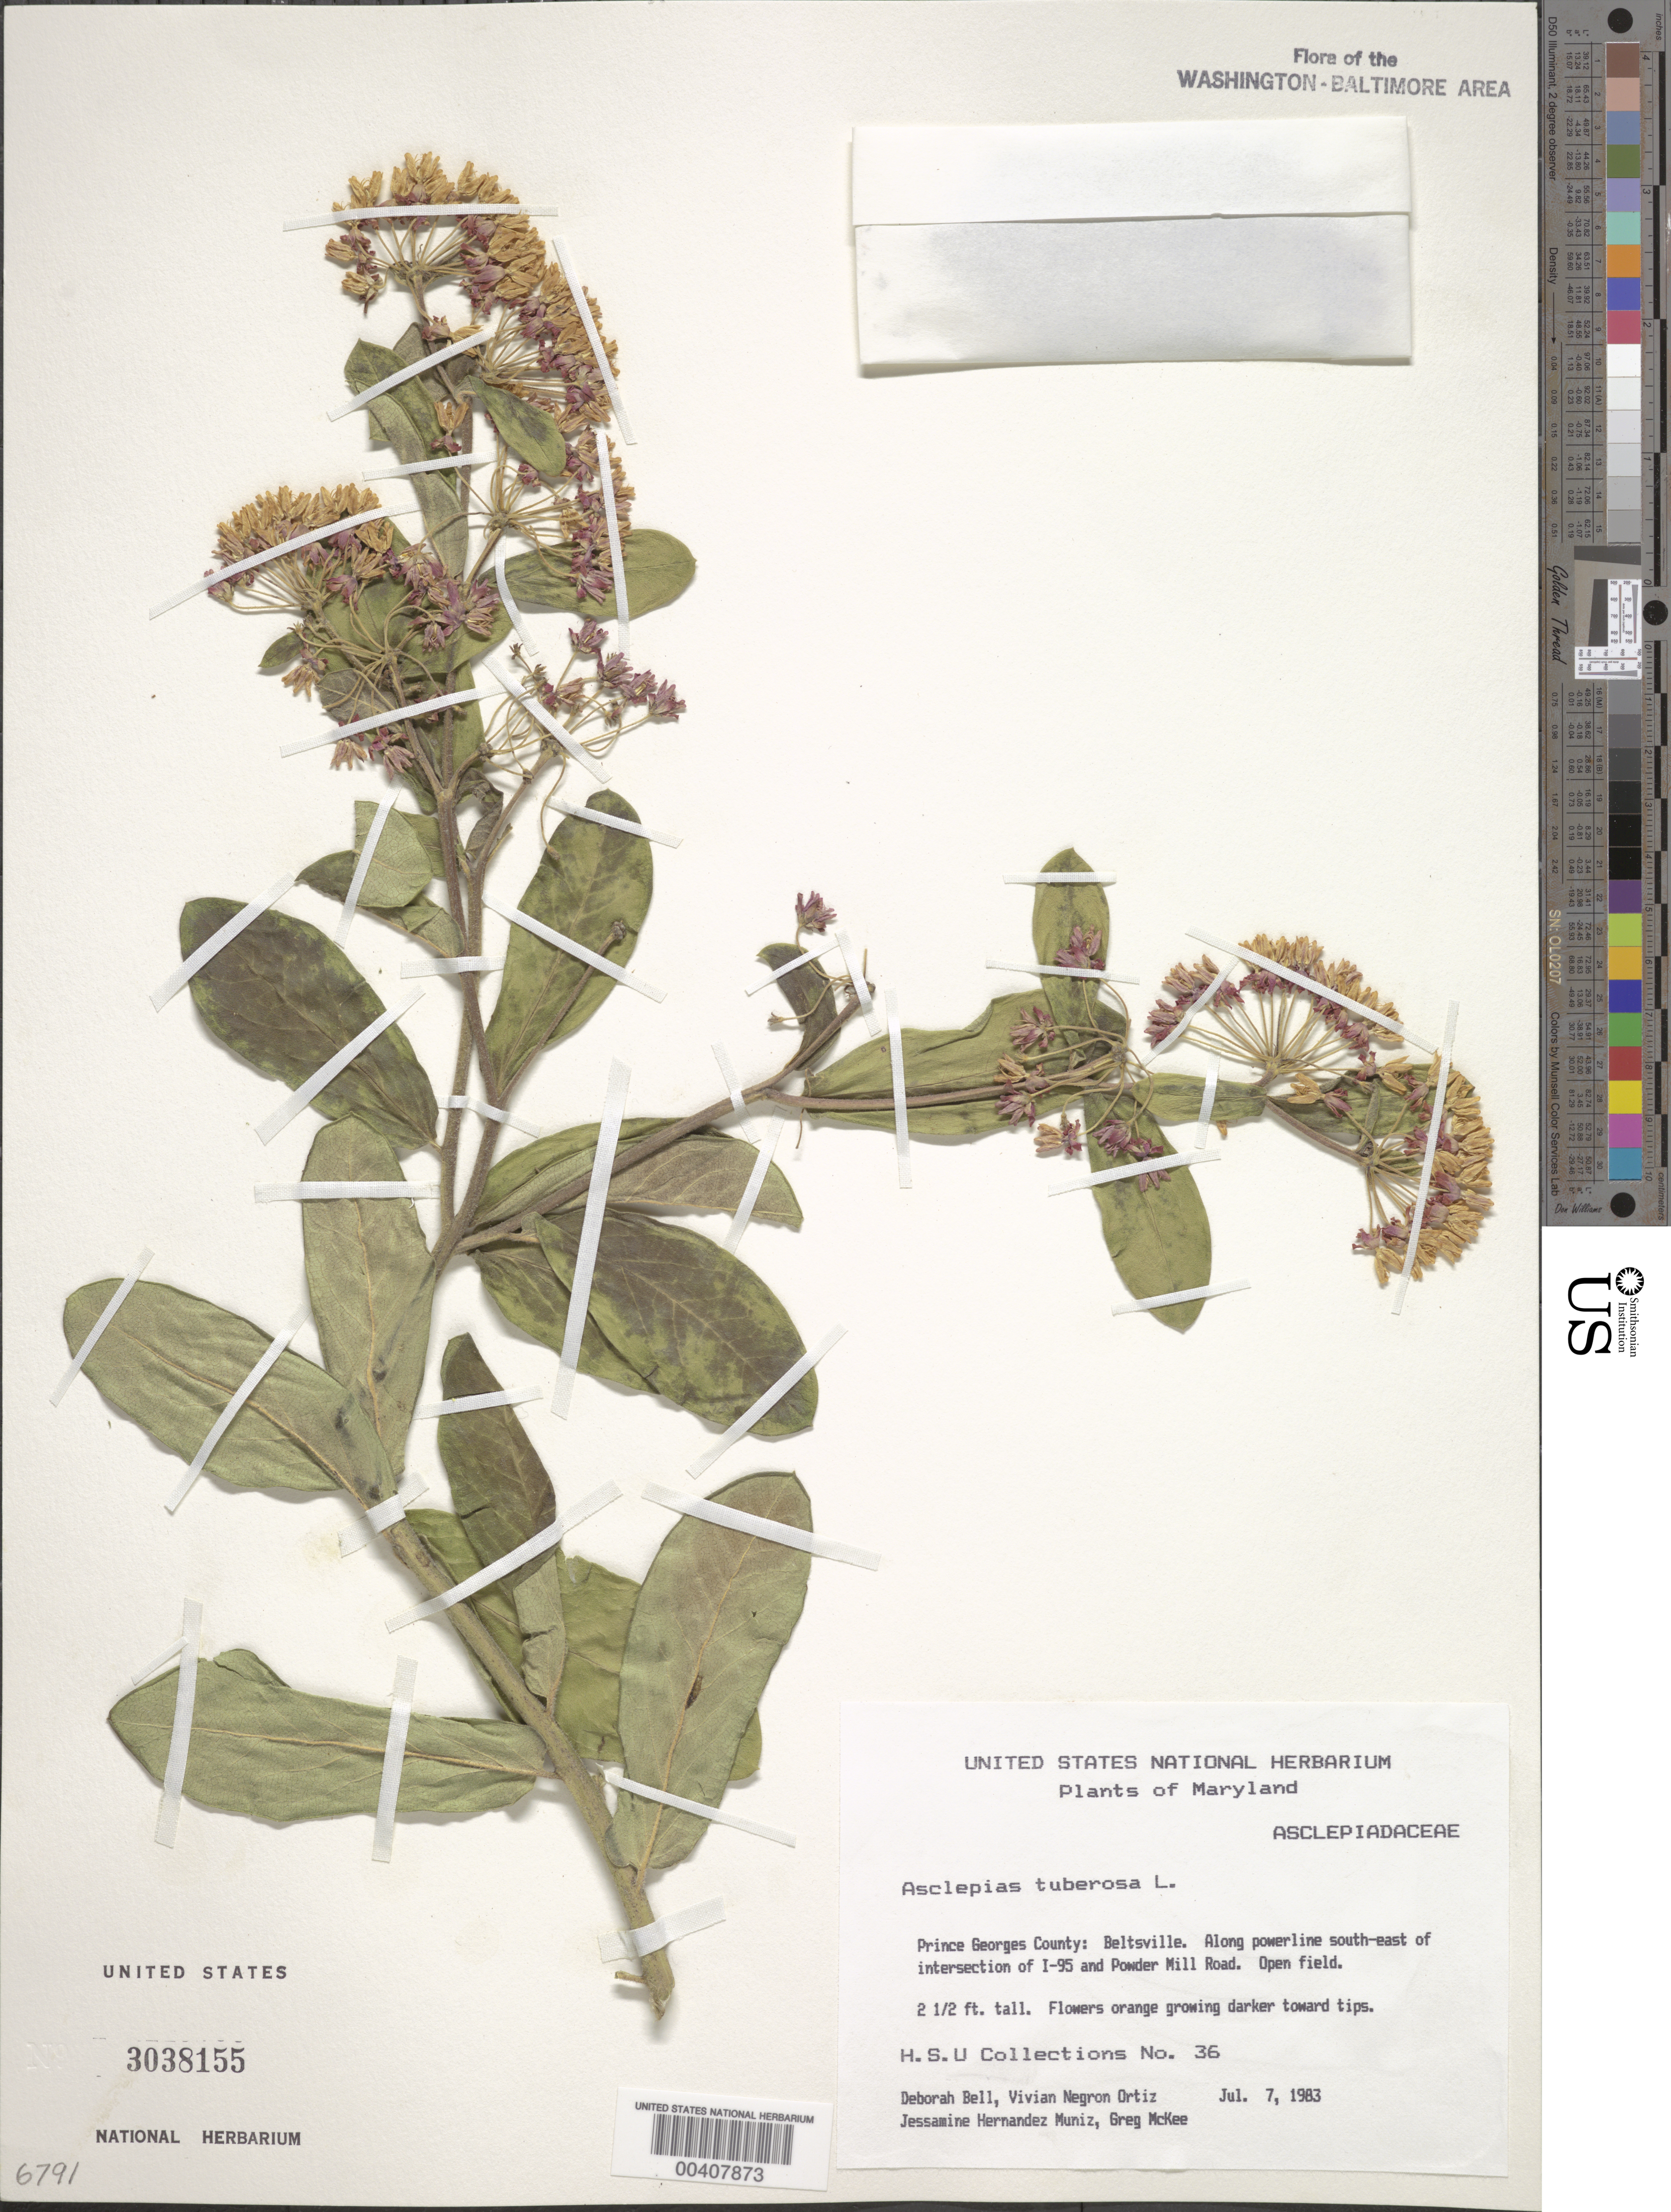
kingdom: Plantae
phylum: Tracheophyta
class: Magnoliopsida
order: Gentianales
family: Apocynaceae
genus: Asclepias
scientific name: Asclepias tuberosa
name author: L.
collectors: Herbarium Services Unit Staff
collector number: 36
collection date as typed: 07 Jul 1983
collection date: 1983-07-07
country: United States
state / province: Maryland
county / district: Prince George's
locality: And Powder Mill Road.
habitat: Open field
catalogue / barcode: US 3038155